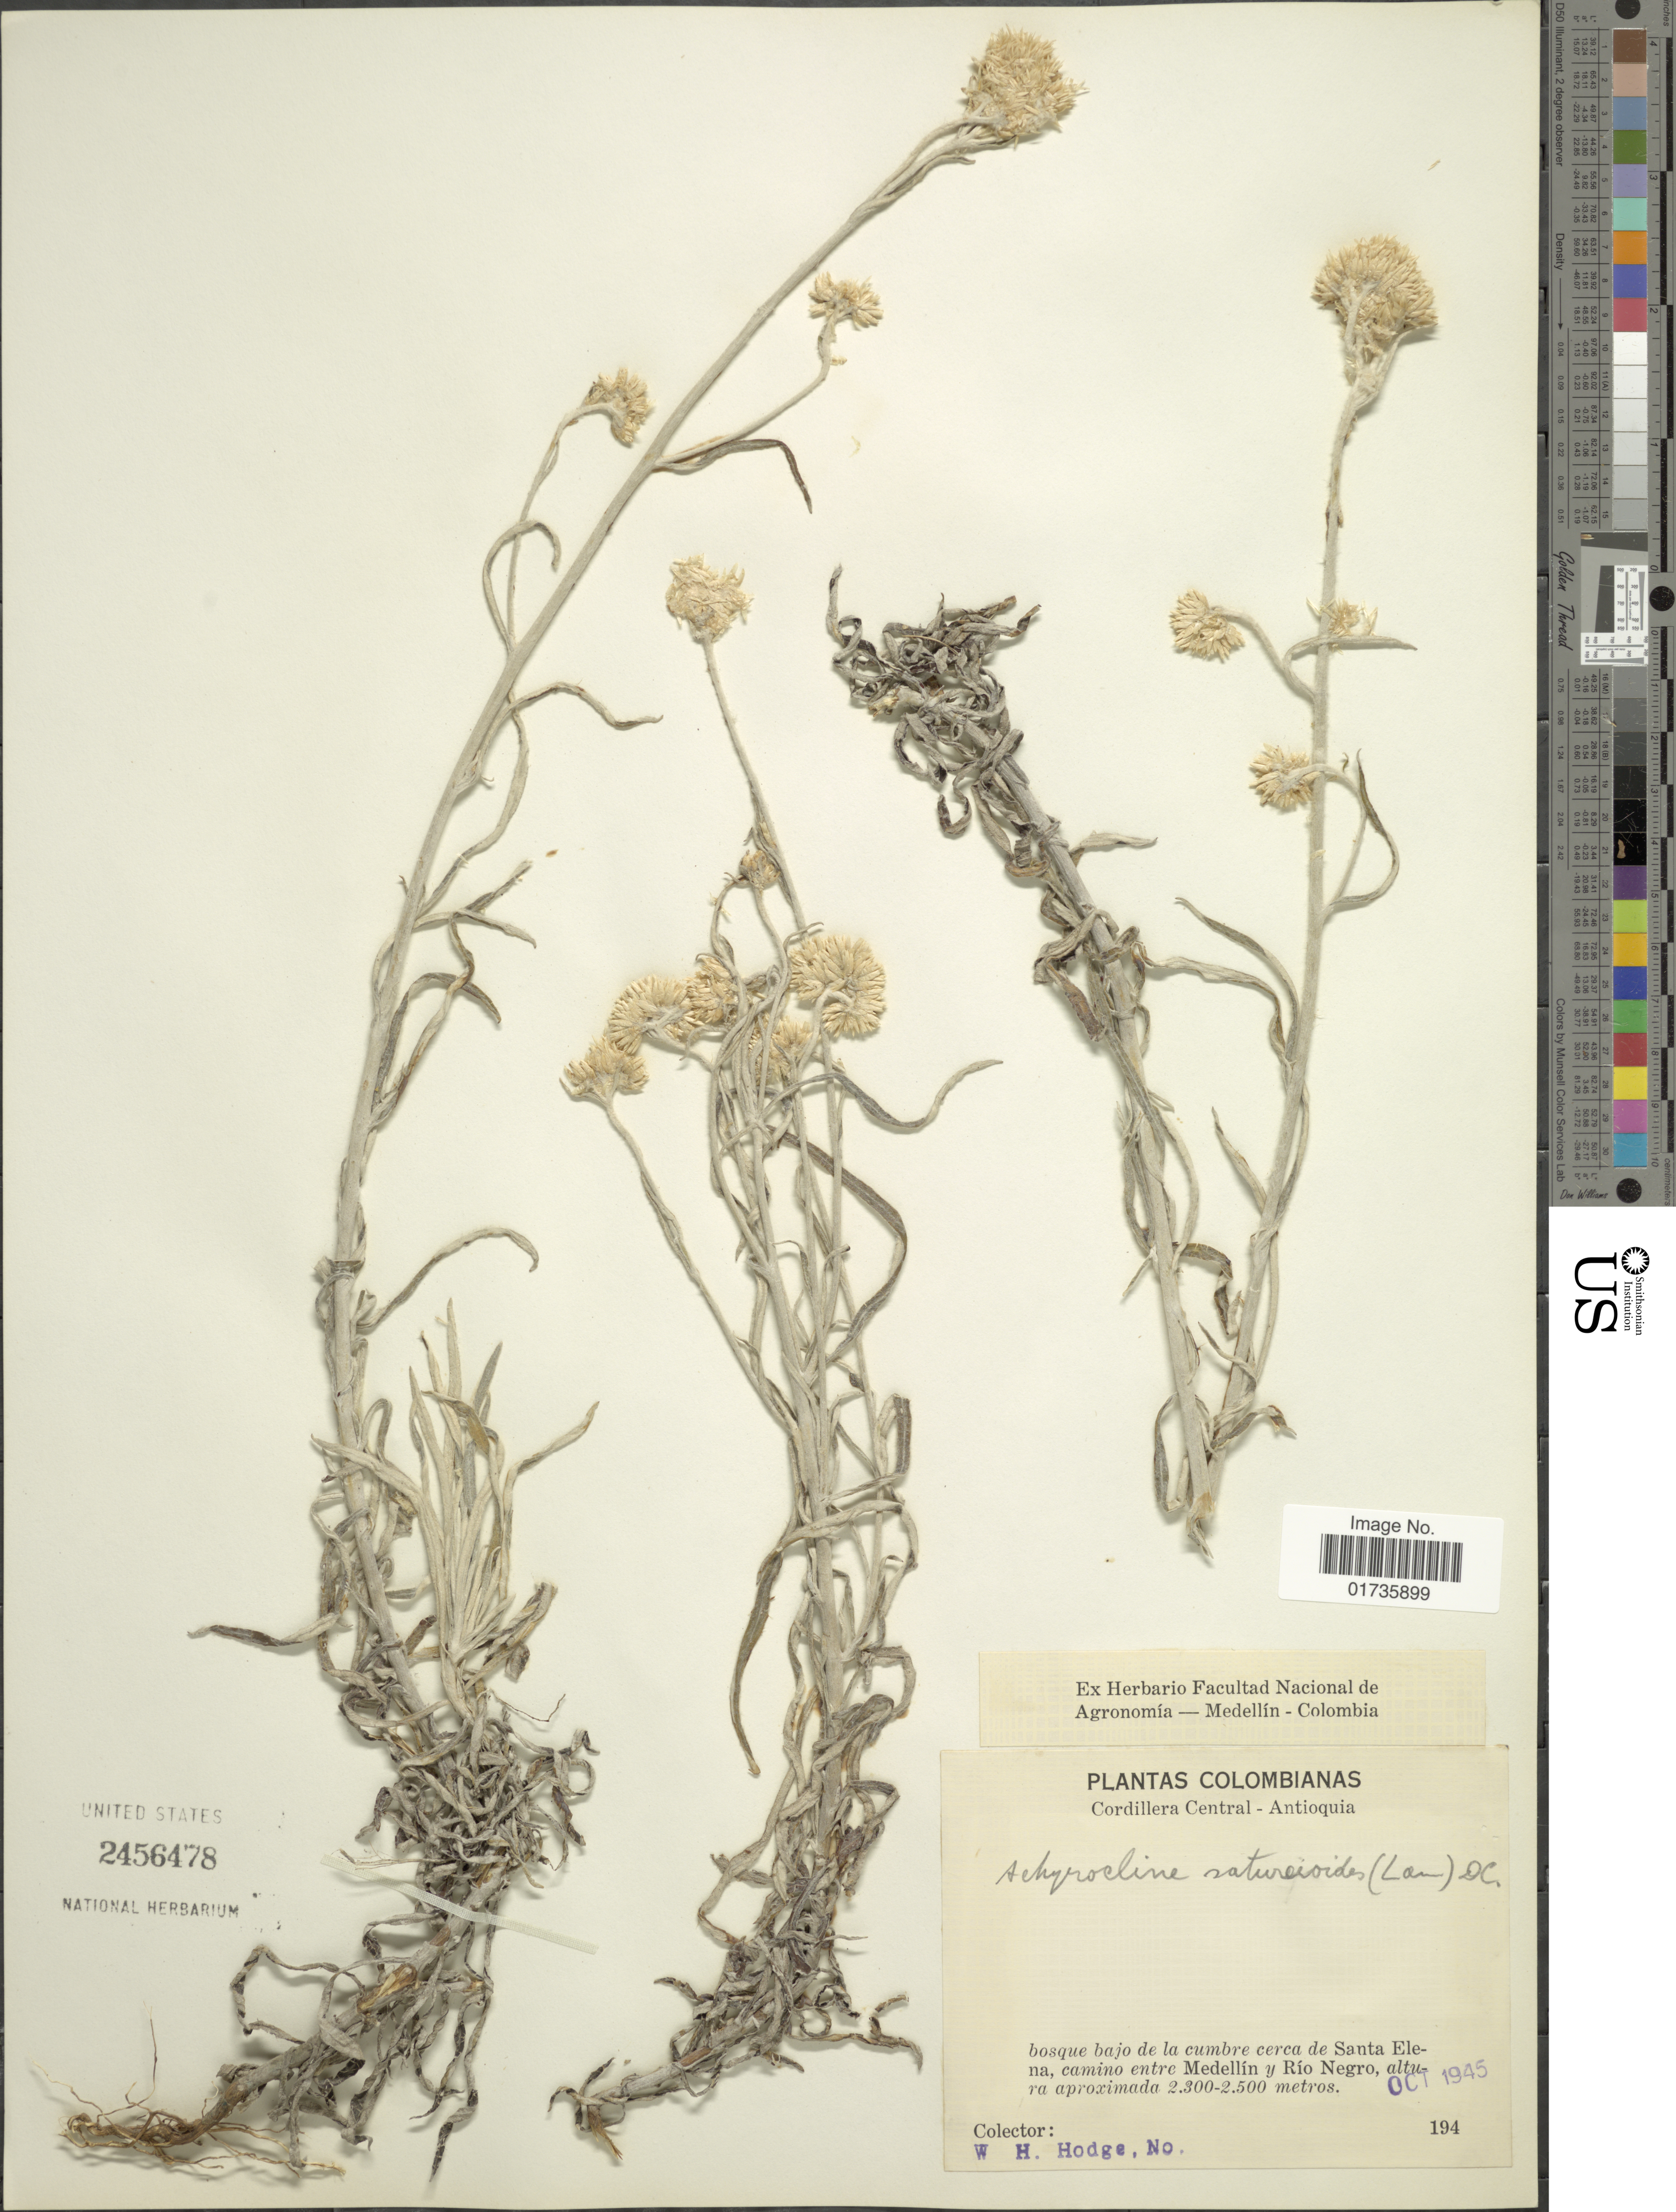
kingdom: Plantae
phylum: Tracheophyta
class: Magnoliopsida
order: Asterales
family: Asteraceae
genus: Achyrocline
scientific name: Achyrocline satureioides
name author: (Lam.) DC.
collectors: W. Hodge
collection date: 1945-10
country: Colombia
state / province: Antioquia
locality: Cordillera Central. bosque bajo de la cumbre cerca de Santa Elena, camino entre Medellín y Río Negro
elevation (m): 2300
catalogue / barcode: US 2456478